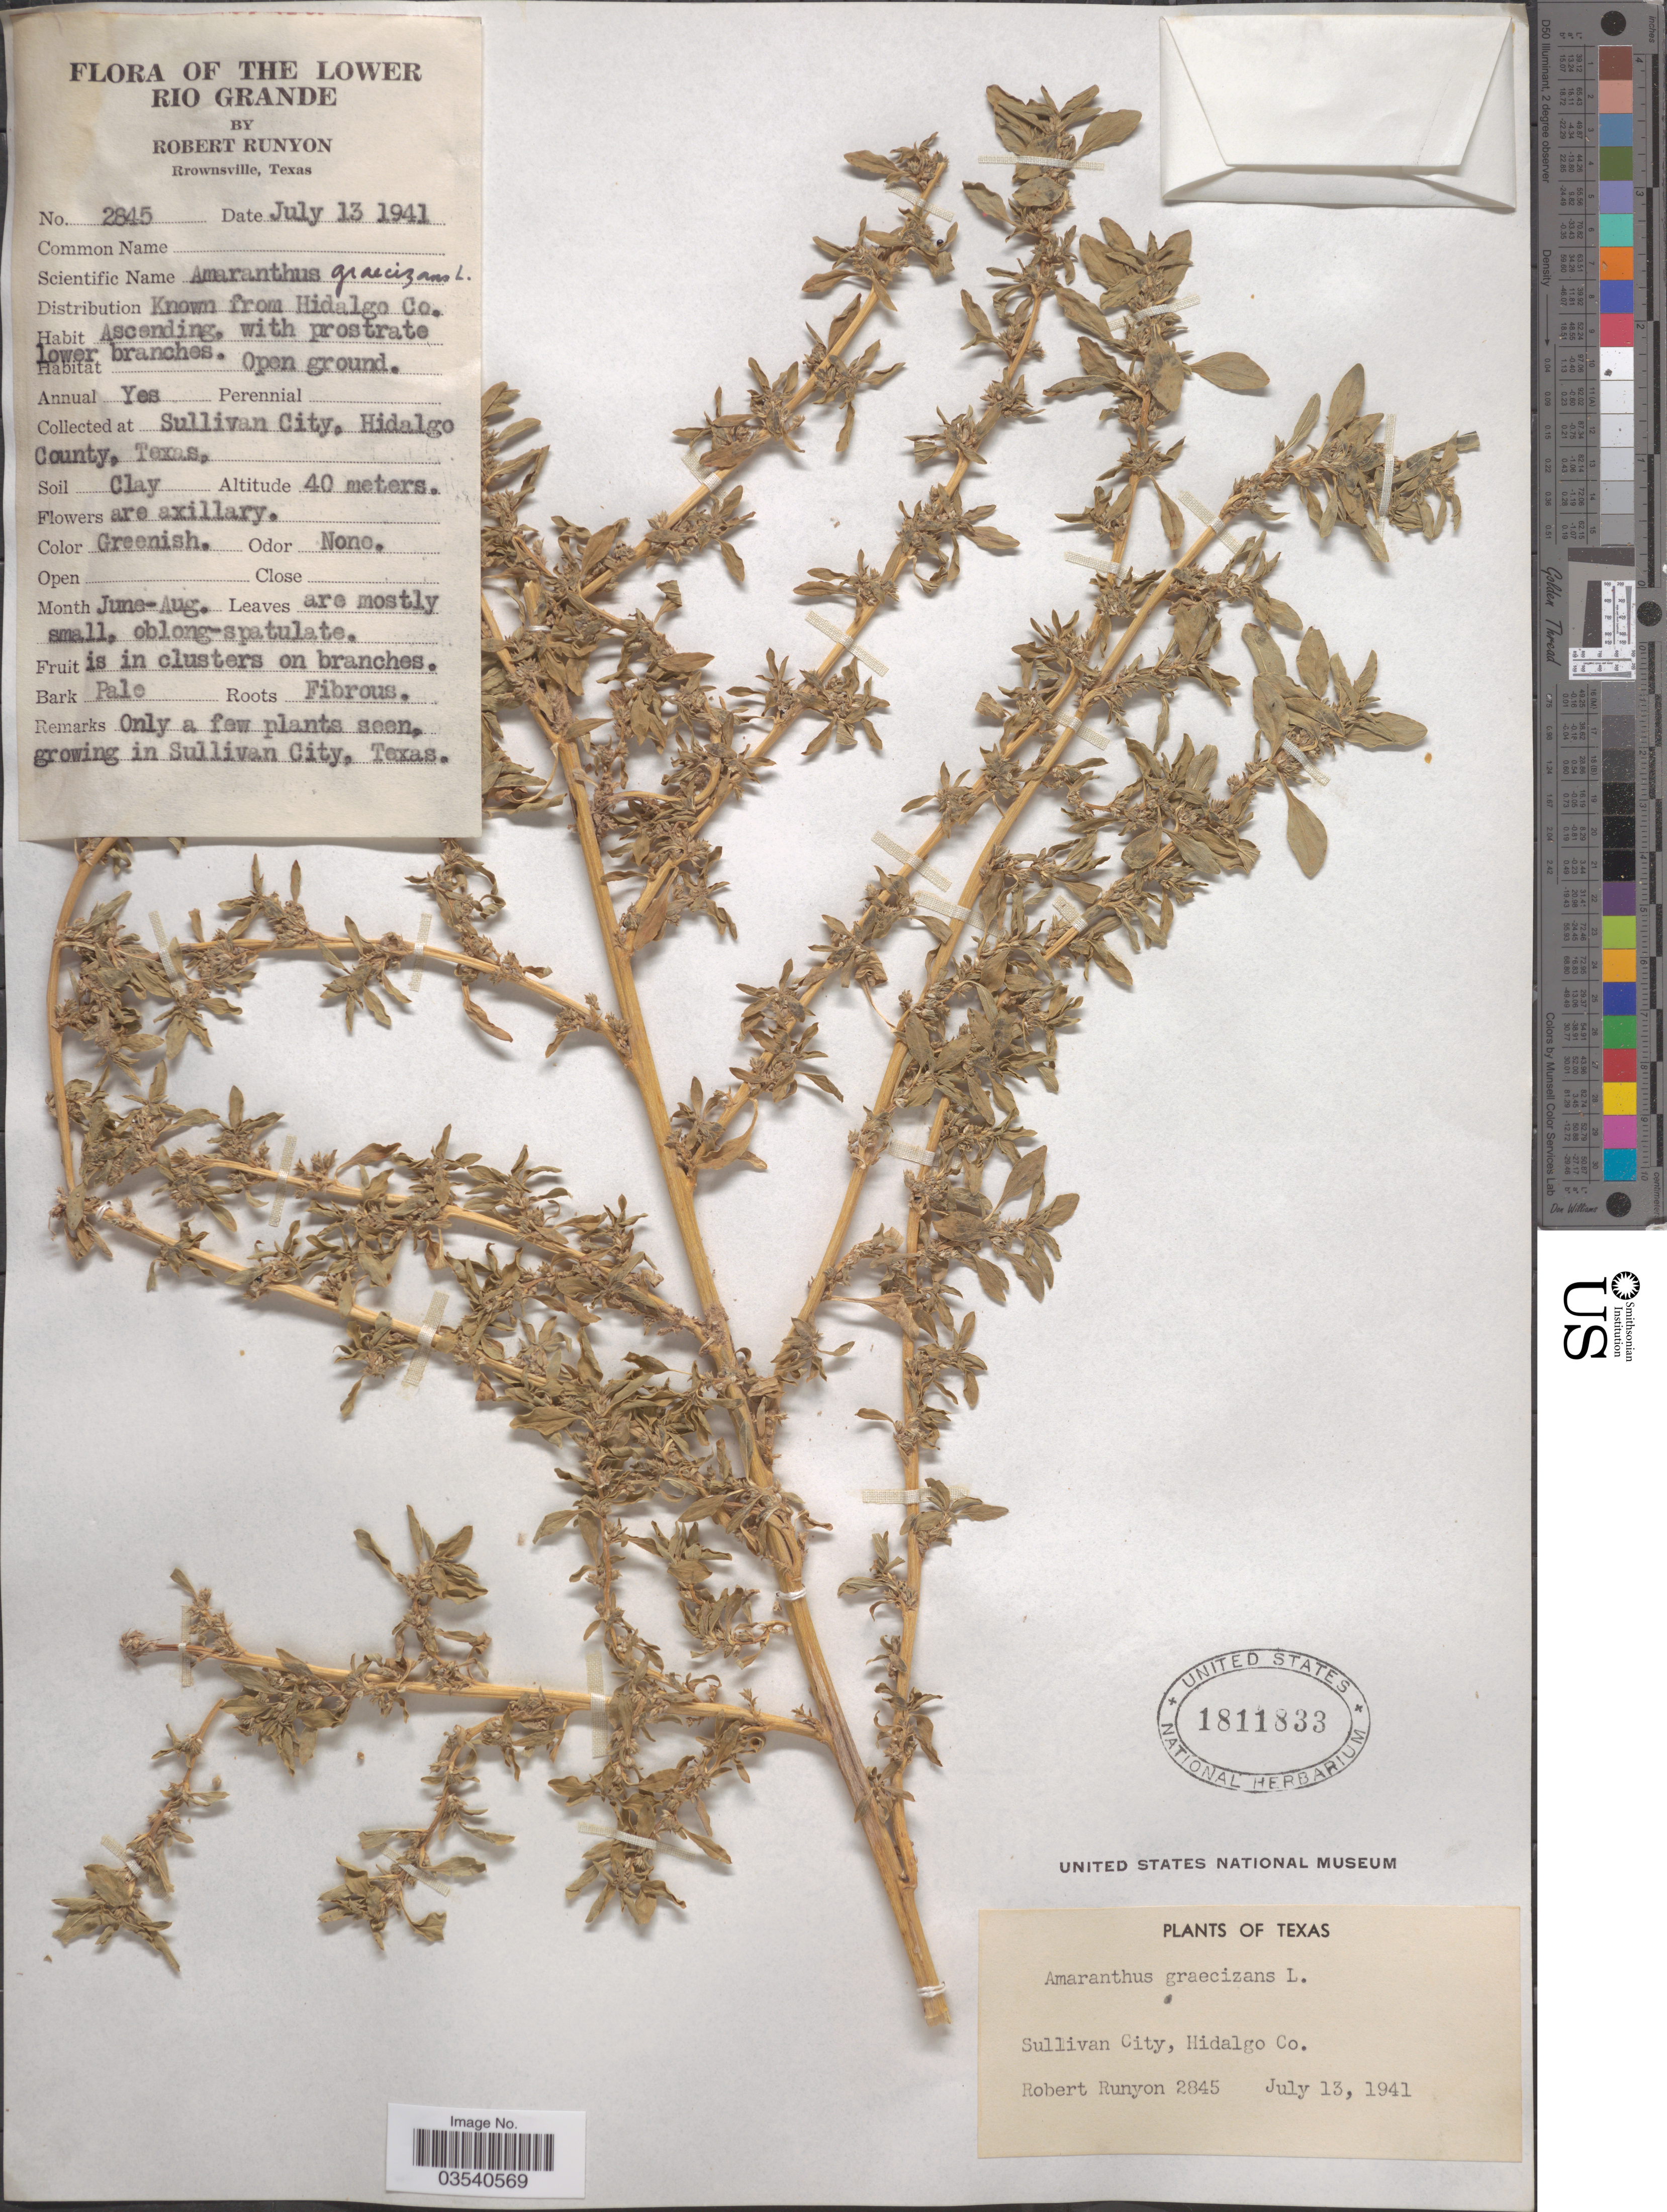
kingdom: Plantae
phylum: Tracheophyta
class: Magnoliopsida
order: Caryophyllales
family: Amaranthaceae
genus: Amaranthus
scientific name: Amaranthus graecizans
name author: L.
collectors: R. Runyon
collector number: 2845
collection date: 1941-07-13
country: United States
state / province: Texas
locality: Sullivan City, Hidalgo Co.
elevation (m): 40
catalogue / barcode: US 1811833